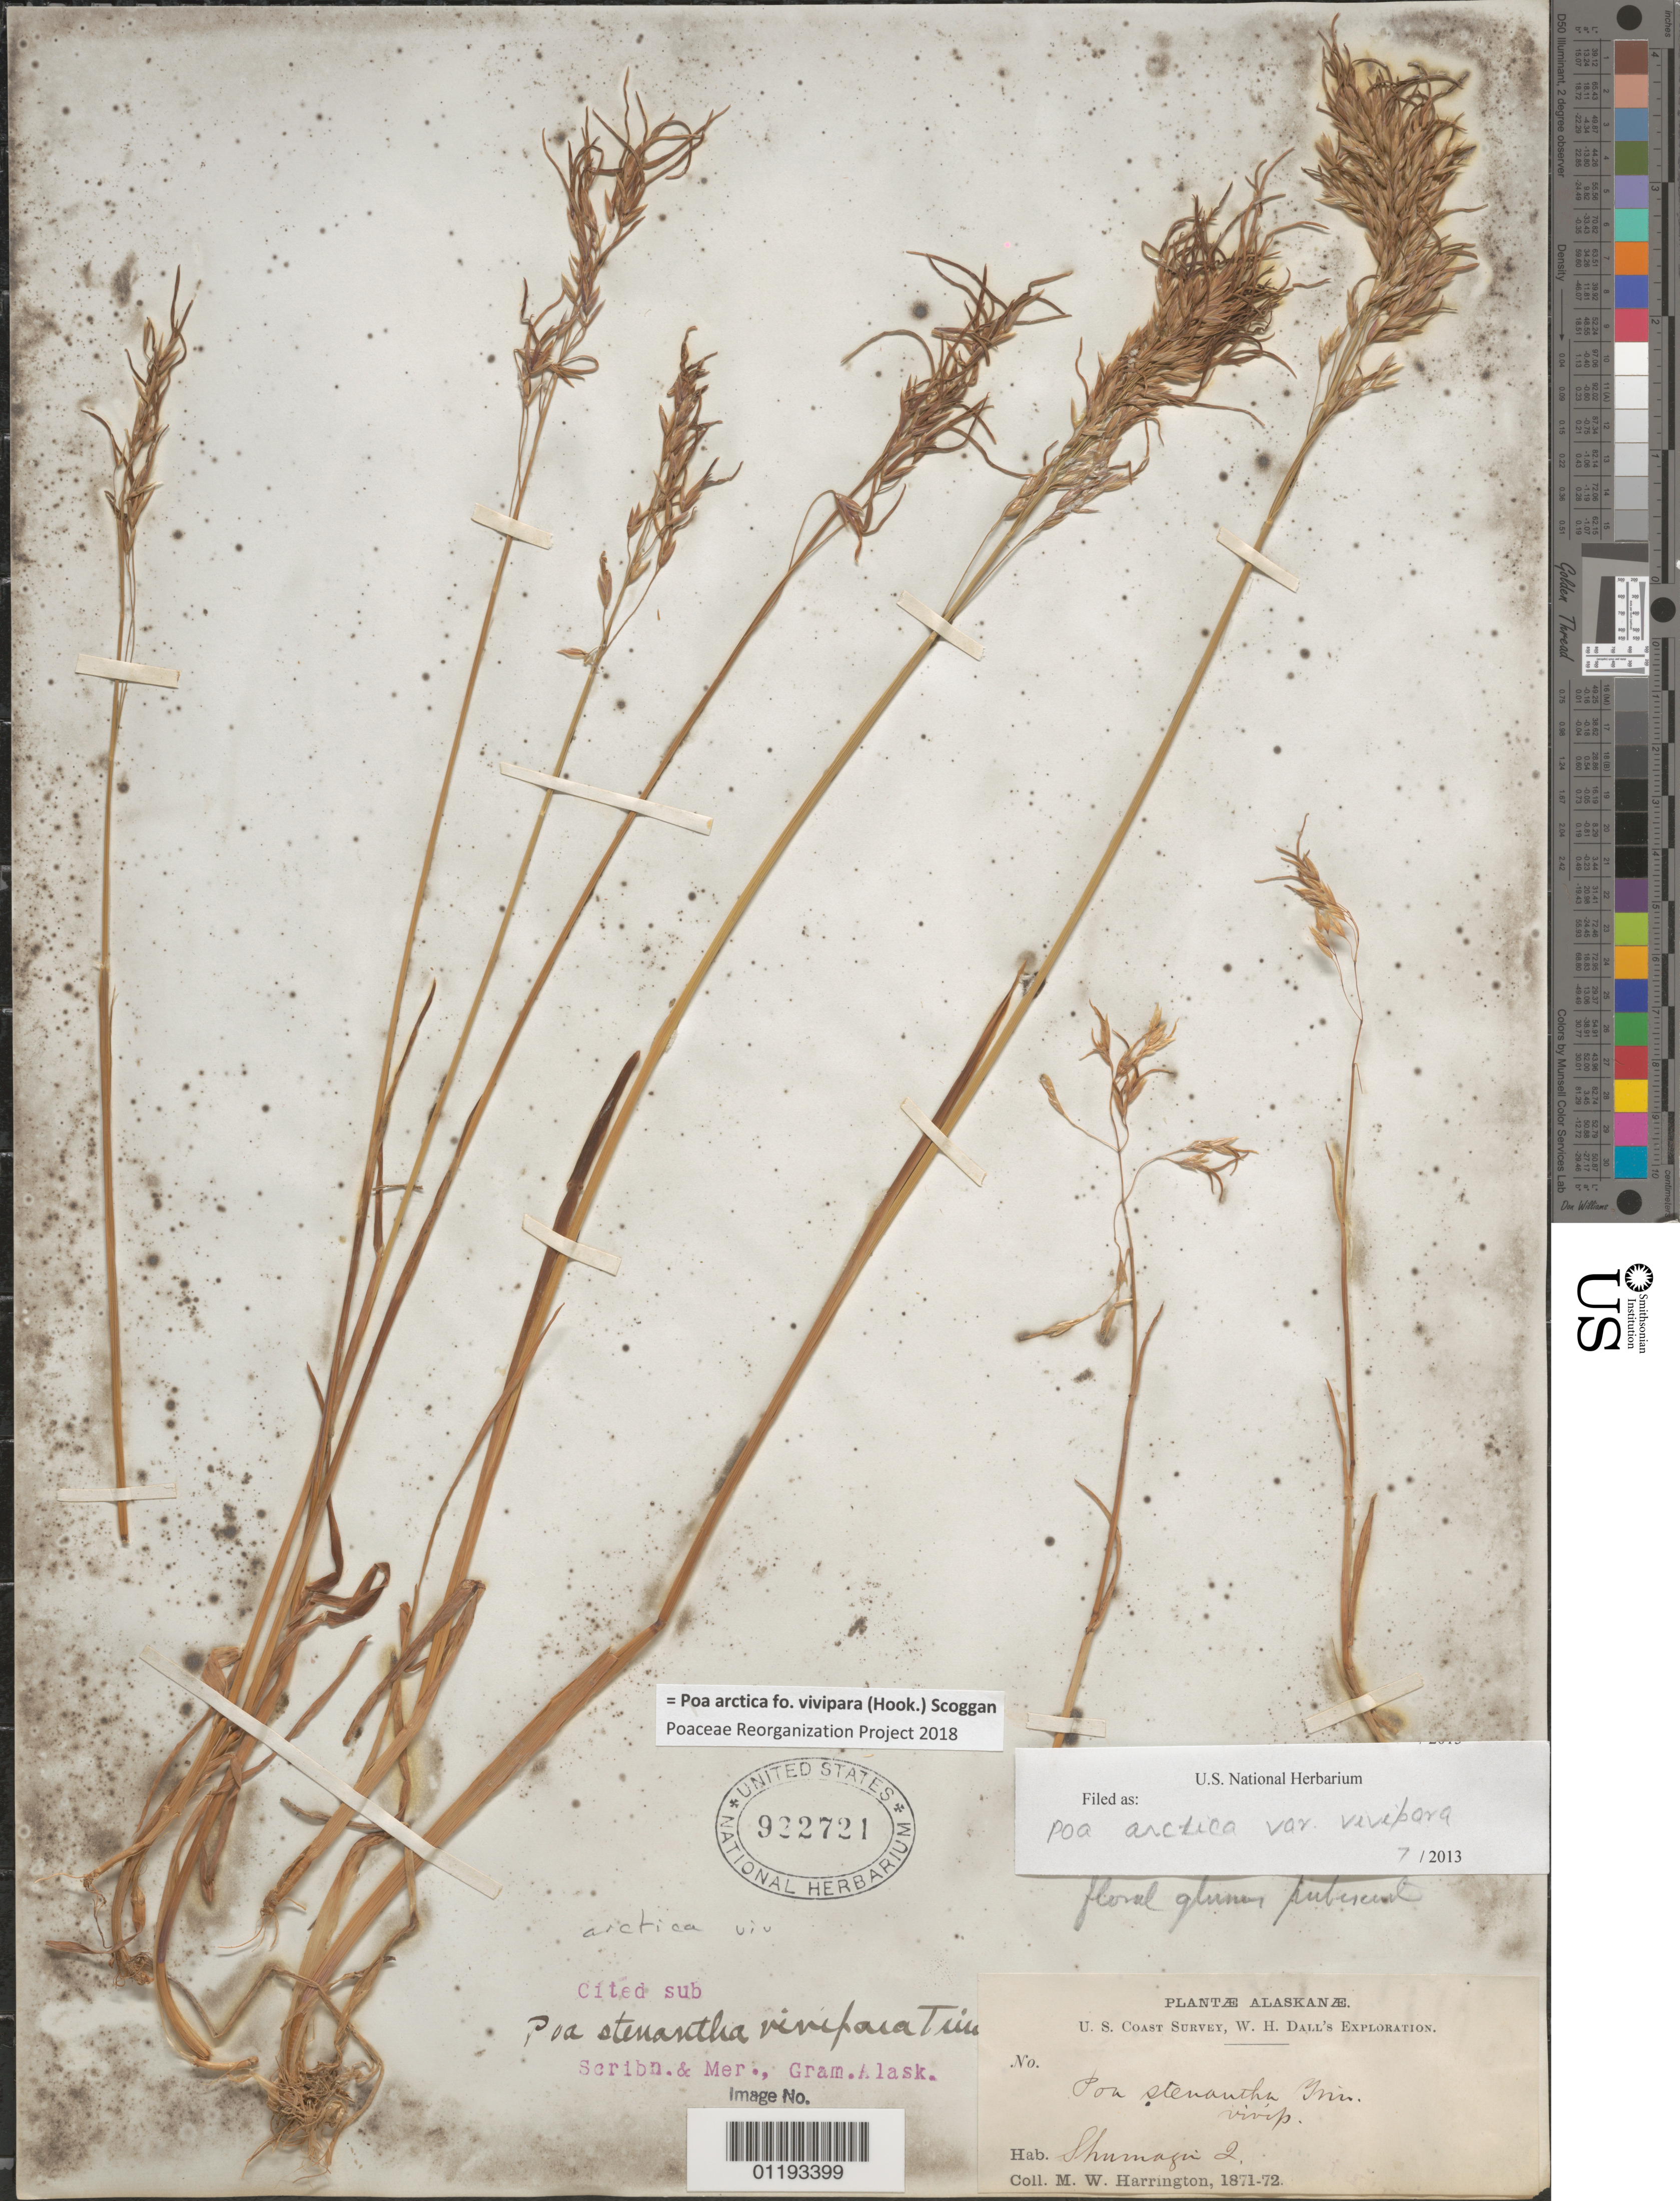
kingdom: Plantae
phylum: Tracheophyta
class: Liliopsida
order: Poales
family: Poaceae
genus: Poa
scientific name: Poa arctica f. vivipara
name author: (Hook.) Scoggan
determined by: Poaceae Reorganization Project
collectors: M. W. Harrington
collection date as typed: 1871 to -- --- 1872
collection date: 1871/1872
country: United States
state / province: Alaska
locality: Shumagin Island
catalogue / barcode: US 922721